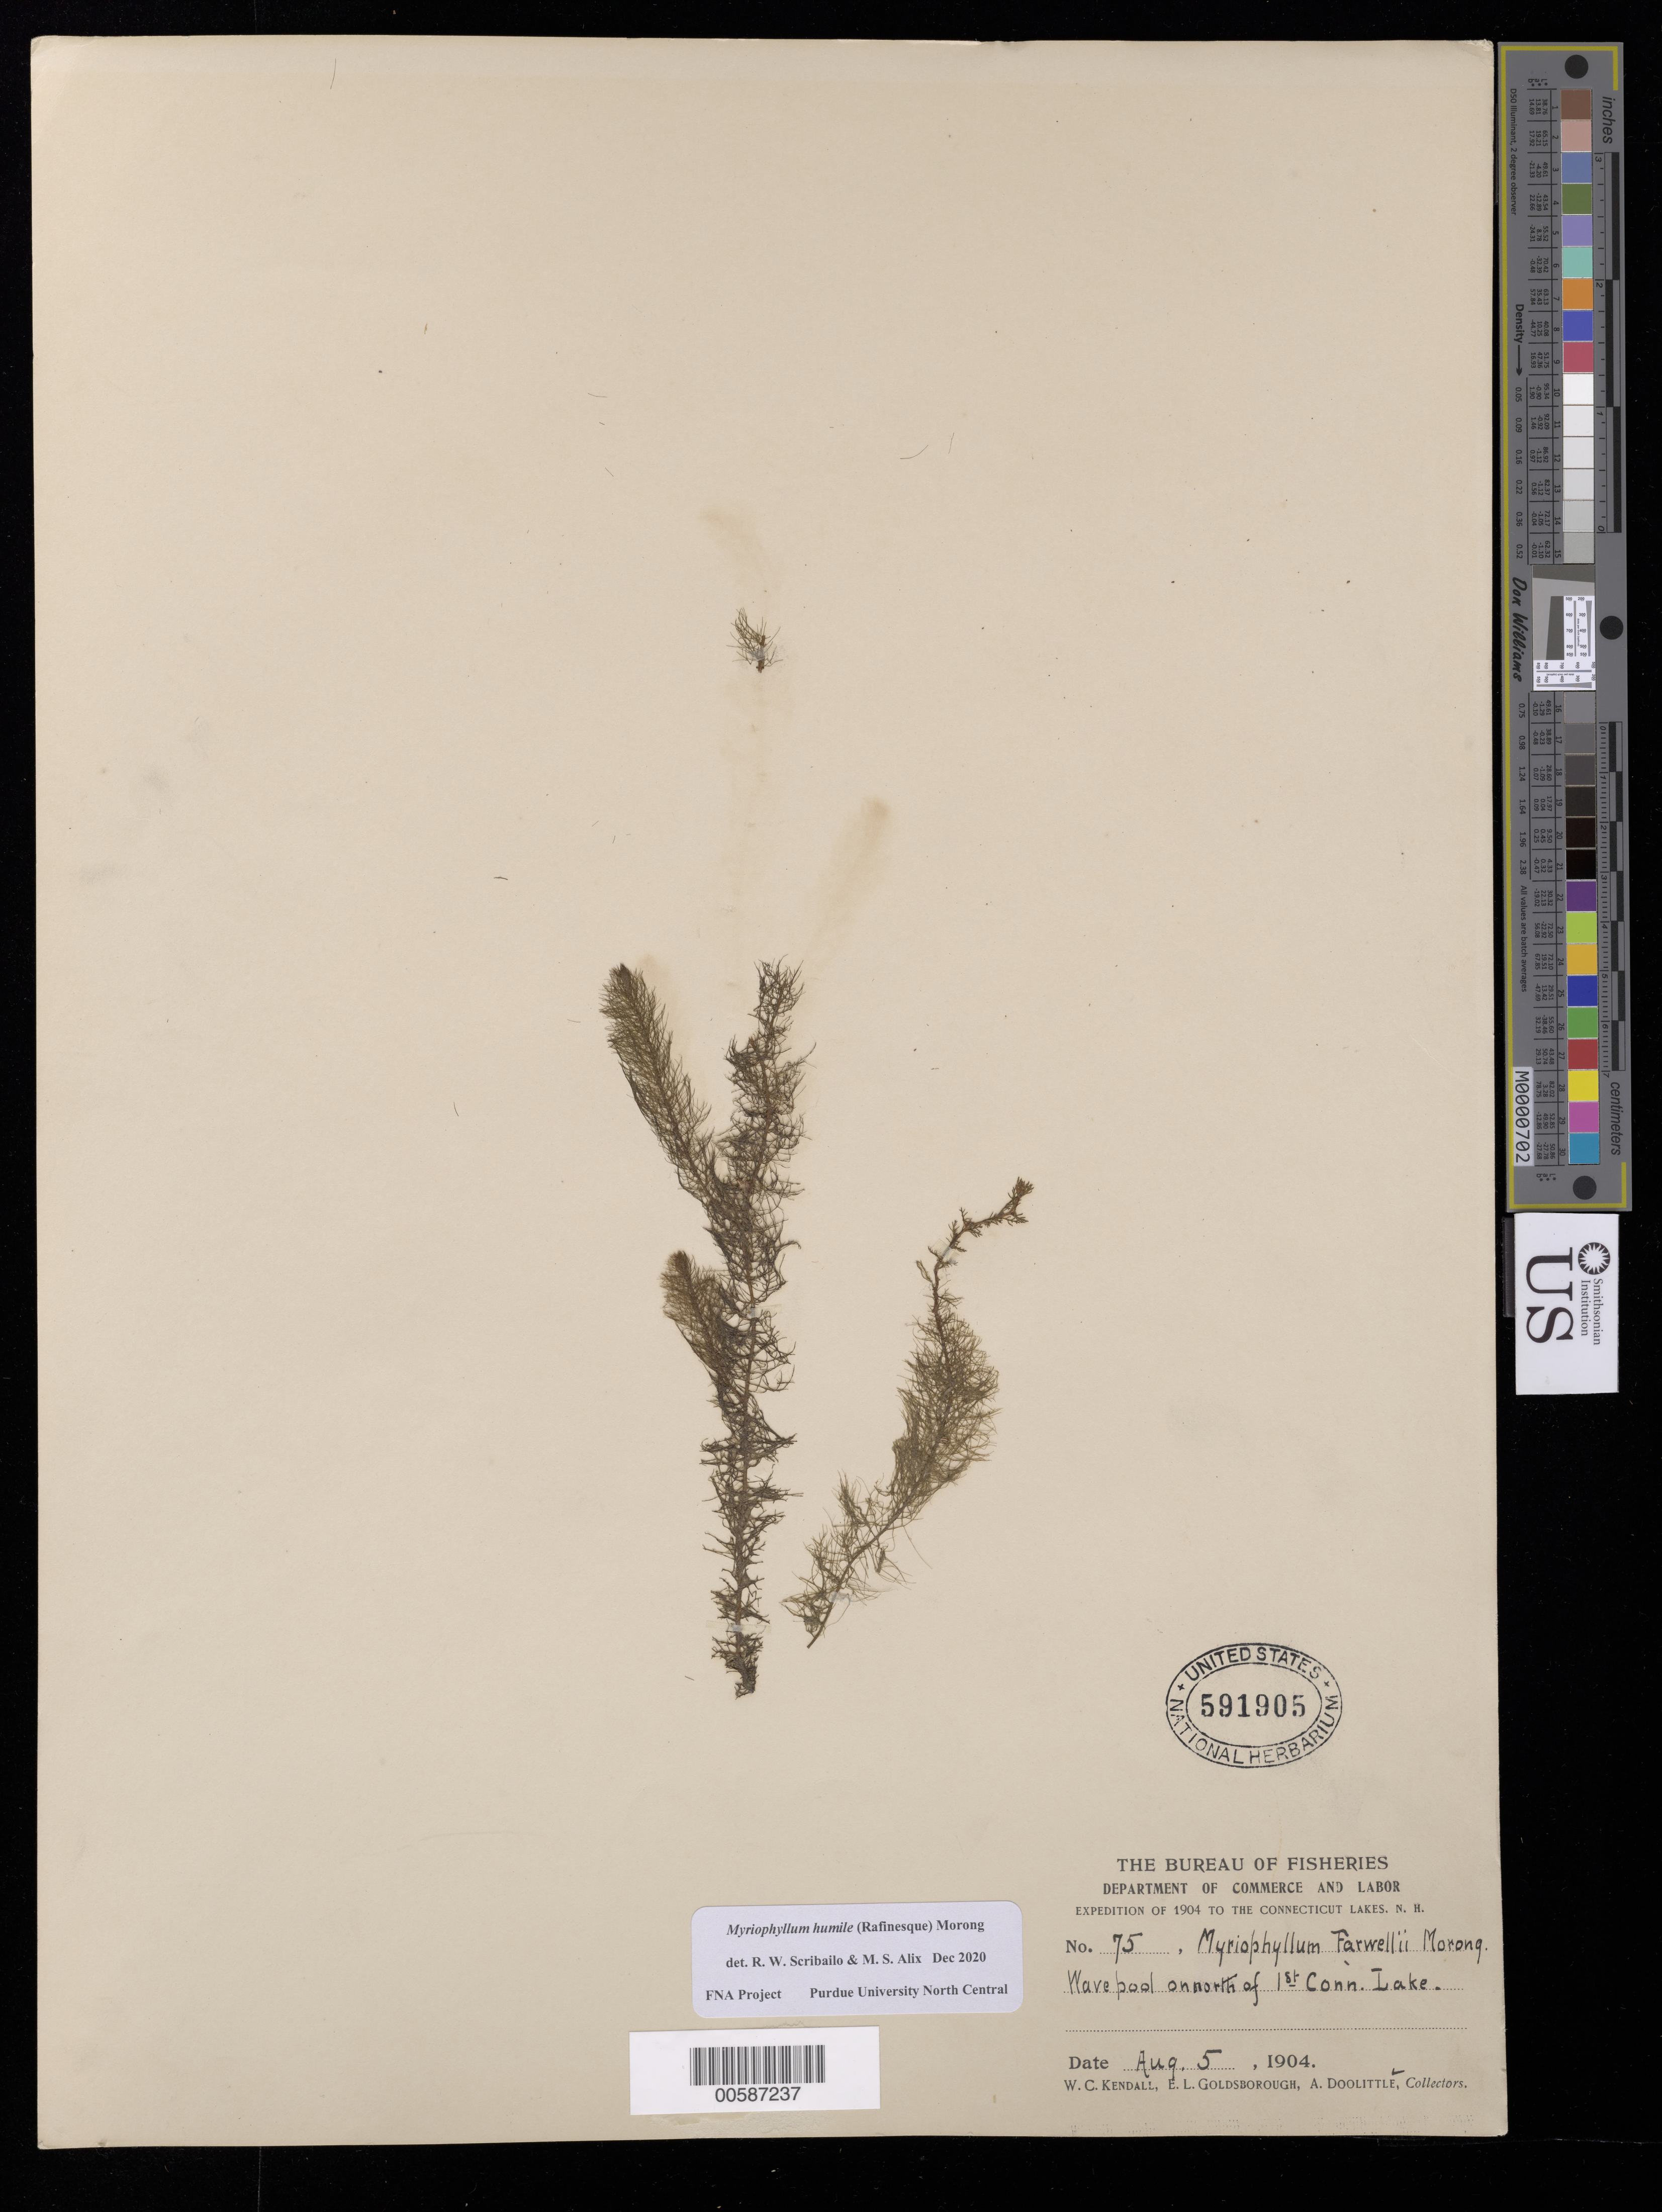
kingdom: Plantae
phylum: Tracheophyta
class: Magnoliopsida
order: Saxifragales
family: Haloragaceae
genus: Myriophyllum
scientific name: Myriophyllum humile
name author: (Raf.) Morong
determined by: Scribailo, R. W.; Alix, M. S.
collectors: W. Kendall, e. Goldsborough & A. Doolittle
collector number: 75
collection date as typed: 05 Aug 1904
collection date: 1904-08-05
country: United States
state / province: New Hampshire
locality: Connetiicut Lakes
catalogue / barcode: US 591905